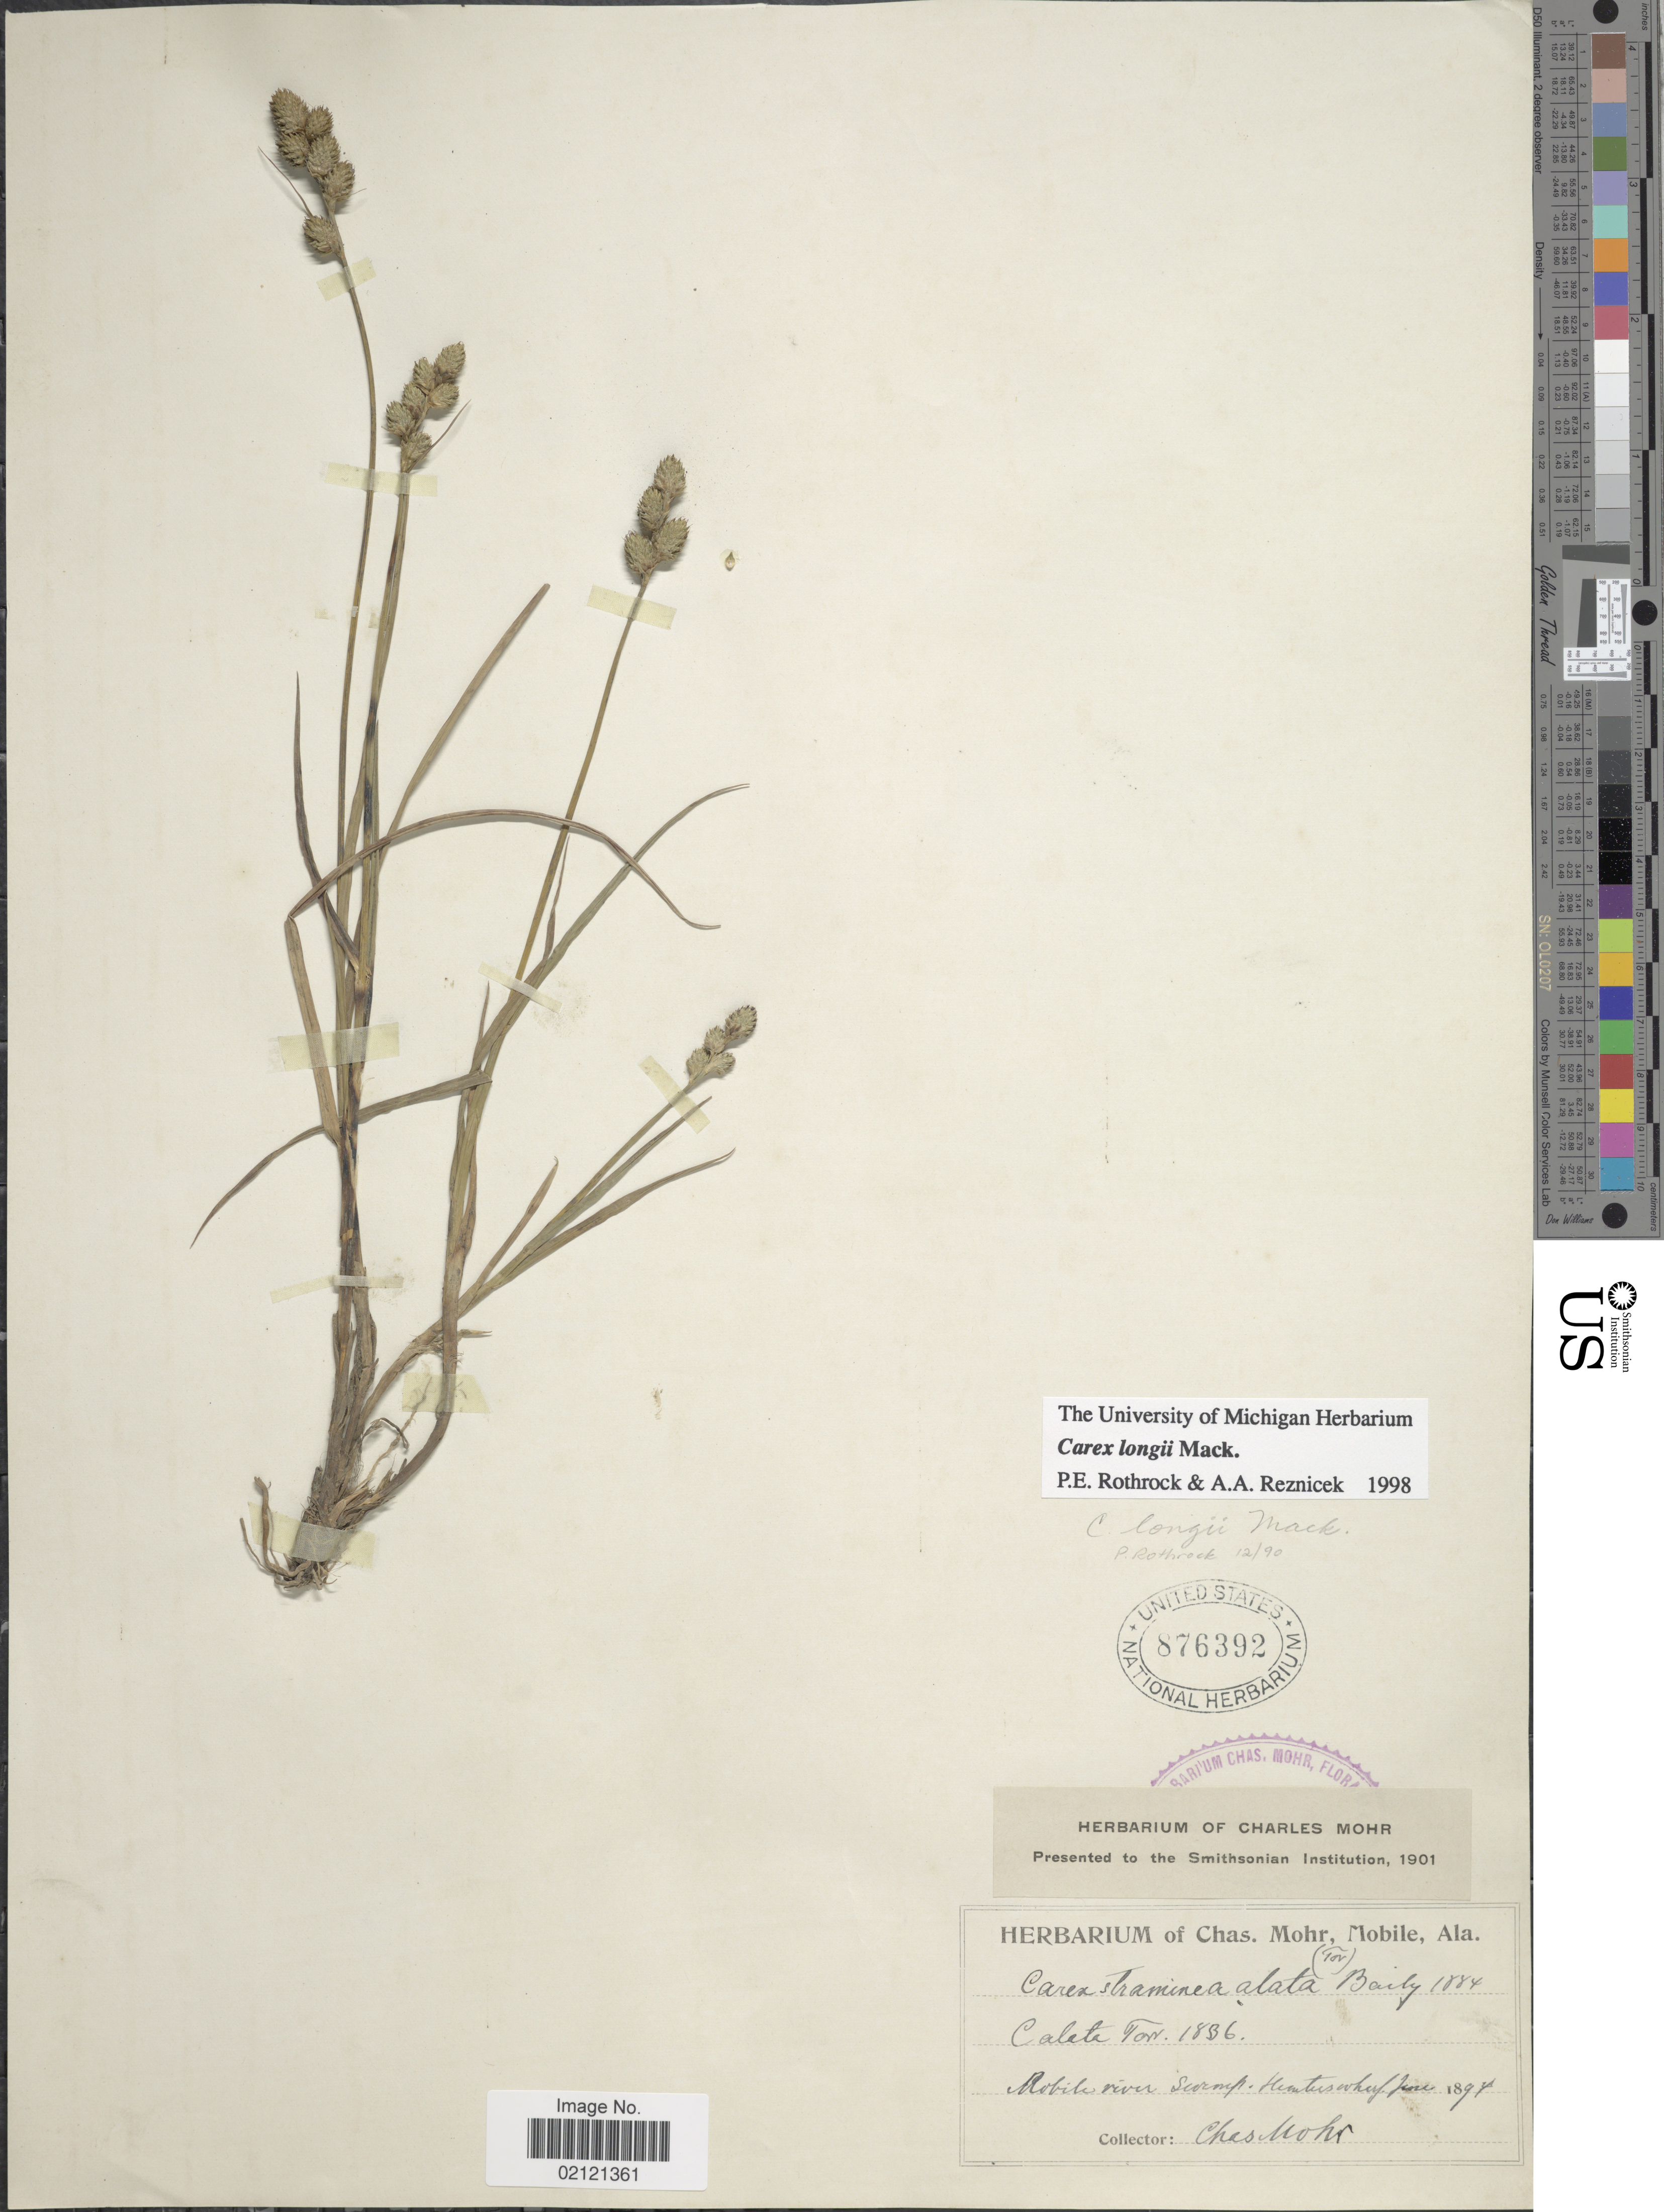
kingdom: Plantae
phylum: Tracheophyta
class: Liliopsida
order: Poales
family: Cyperaceae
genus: Carex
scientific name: Carex longii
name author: Mack.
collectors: Mohr, C. T. (herbarium)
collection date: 1891-06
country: United States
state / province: Alabama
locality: Mobile River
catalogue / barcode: US 876392